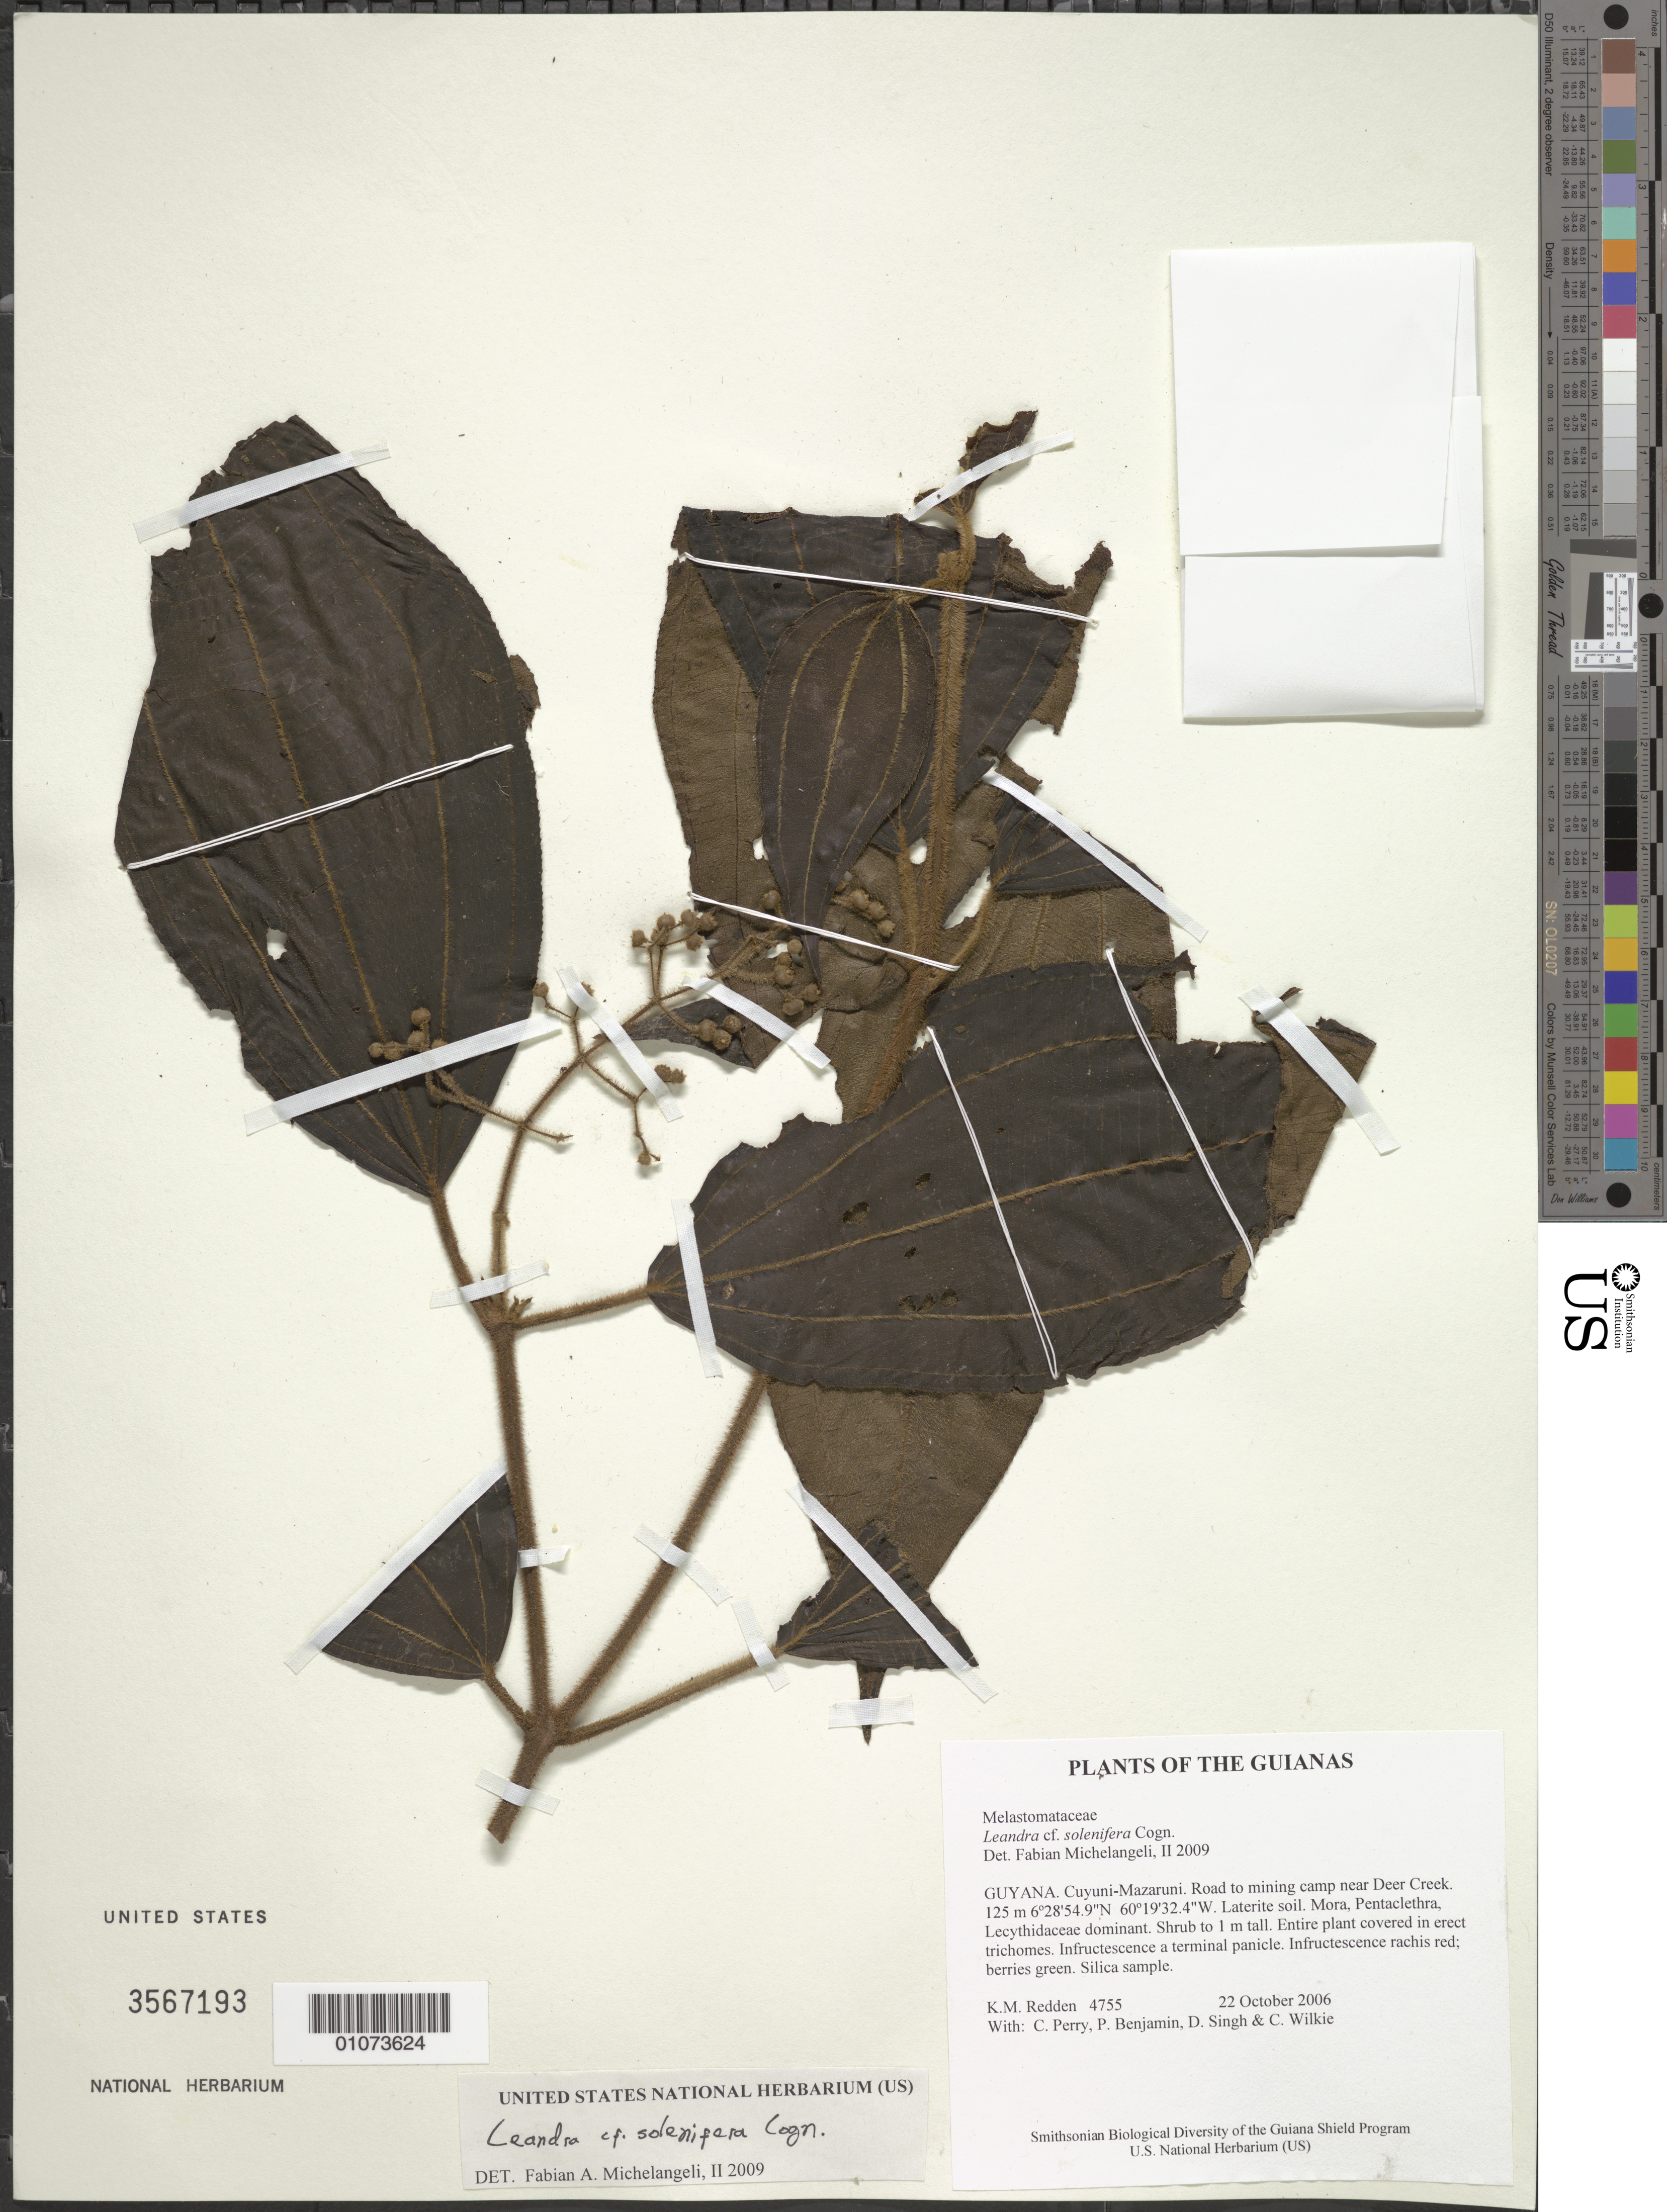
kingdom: Plantae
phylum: Tracheophyta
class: Magnoliopsida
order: Myrtales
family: Melastomataceae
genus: Leandra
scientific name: Leandra solenifera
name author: Cogn.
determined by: Michelangeli, F. A.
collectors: K. M. Redden, C. Perry, P. Benjamin, D. Singh & C. Wilkie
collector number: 4755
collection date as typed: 22 October 2006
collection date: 2006-10-22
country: Guyana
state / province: Cuyuni-Mazaruni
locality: Road to mining camp near Deer Creek.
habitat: Laterite soil. Mora, Pentaclethra, Lecythidaceae dominant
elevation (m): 125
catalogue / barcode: US 3567193